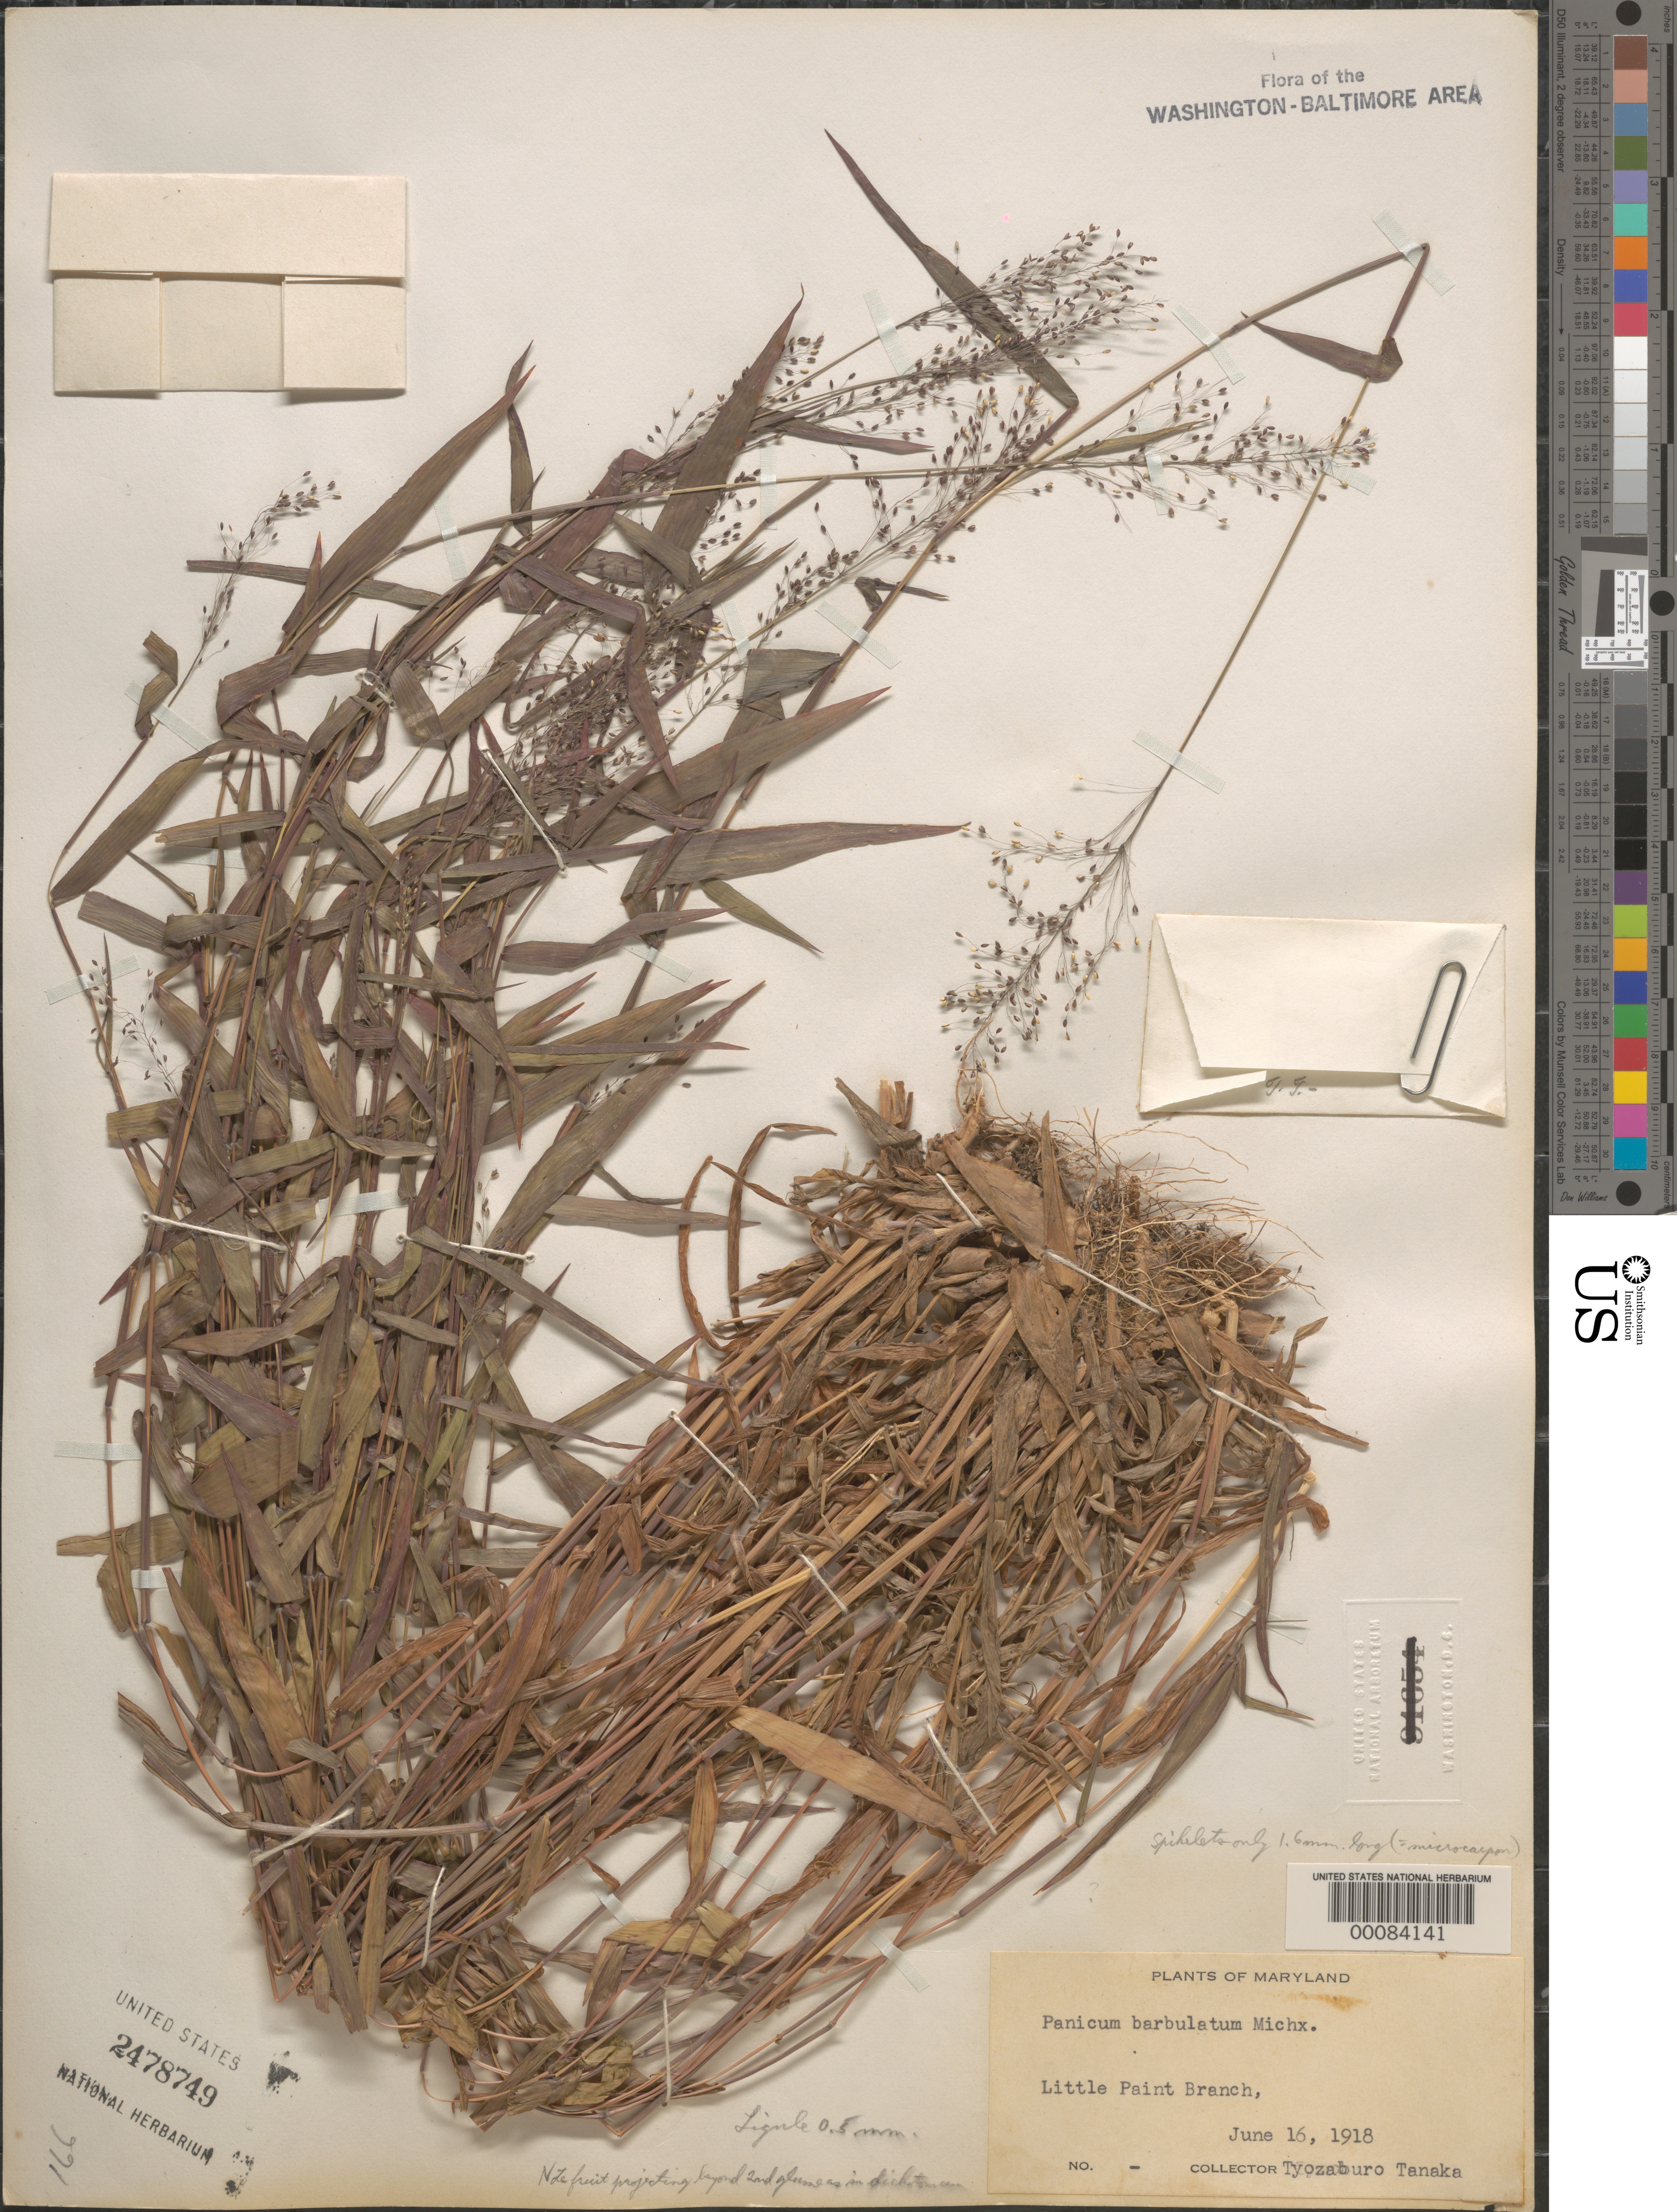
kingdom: Plantae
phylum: Tracheophyta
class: Liliopsida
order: Poales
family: Poaceae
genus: Dichanthelium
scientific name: Dichanthelium dichotomum var. dichotomum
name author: (L.) Gould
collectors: T. Tanaka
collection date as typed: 16 Jun 1918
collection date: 1918-06-16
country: United States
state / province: Maryland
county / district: Prince George's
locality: Little Paint Branch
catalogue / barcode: US 2478749